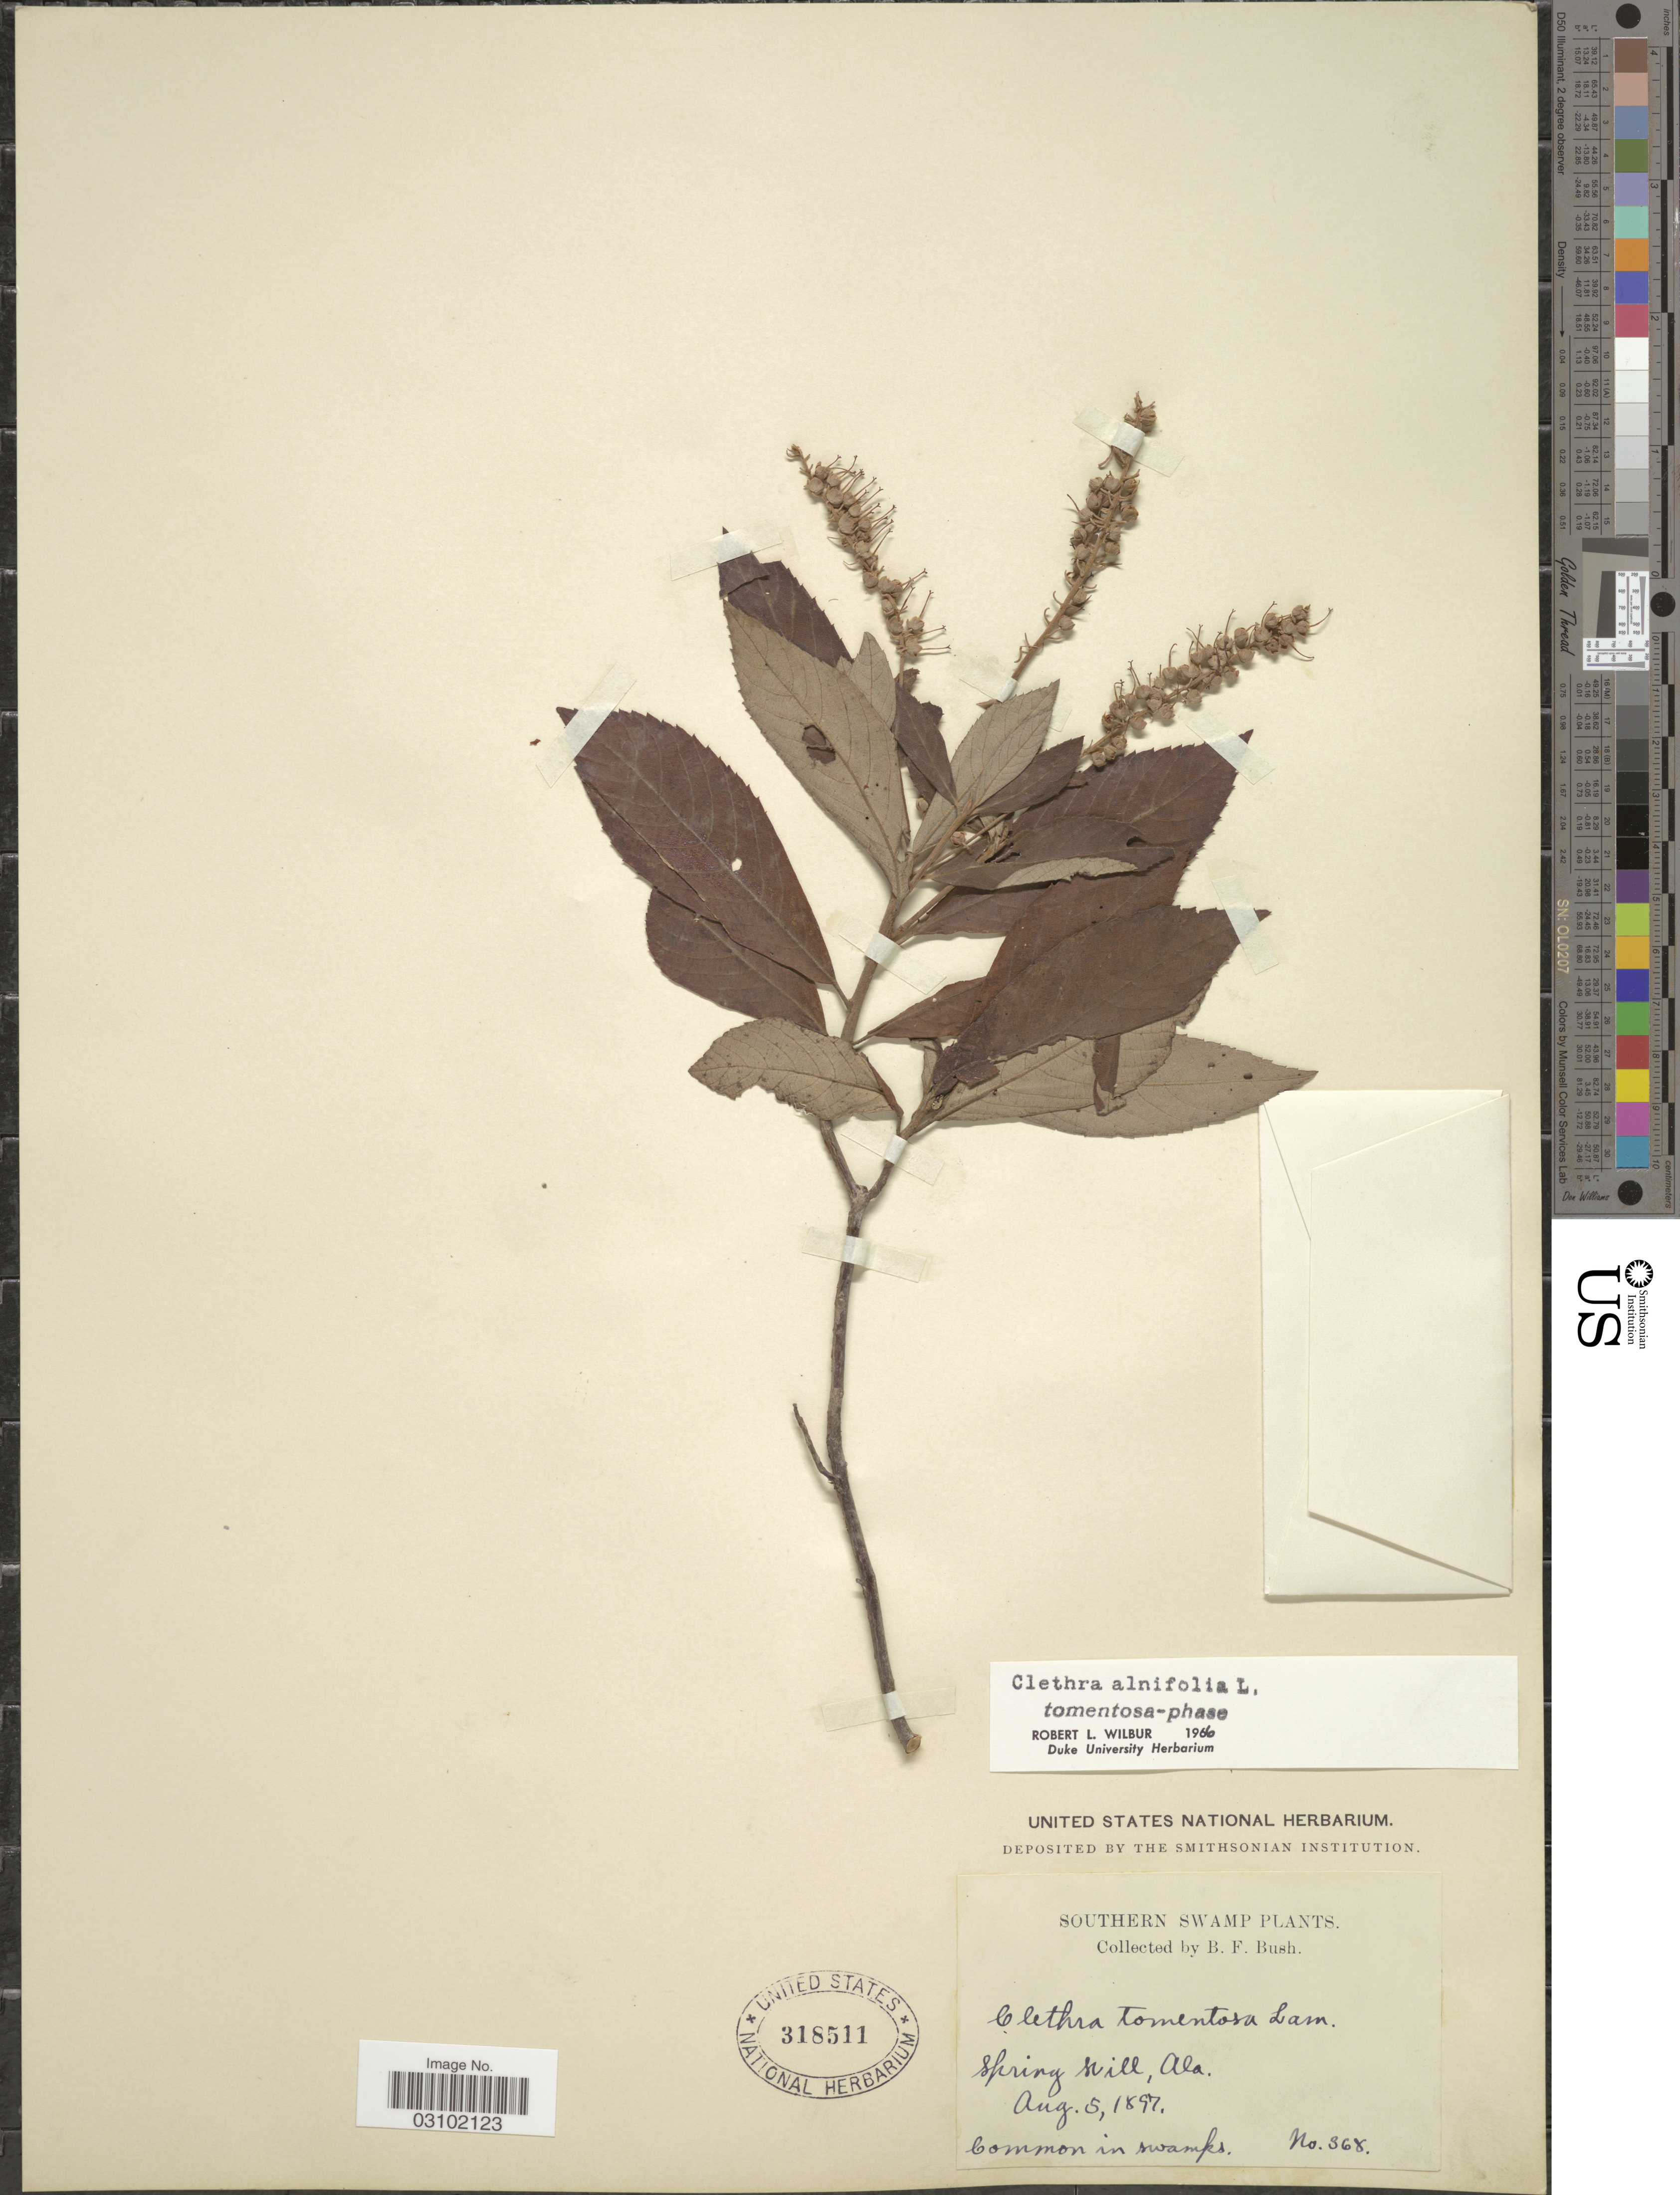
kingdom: Plantae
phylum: Tracheophyta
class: Magnoliopsida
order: Ericales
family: Clethraceae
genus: Clethra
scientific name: Clethra alnifolia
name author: L.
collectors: B. F. Bush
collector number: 368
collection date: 1897-08-05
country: United States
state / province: Alabama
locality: Southern Swamp, Spring Hill.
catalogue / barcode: US 318511